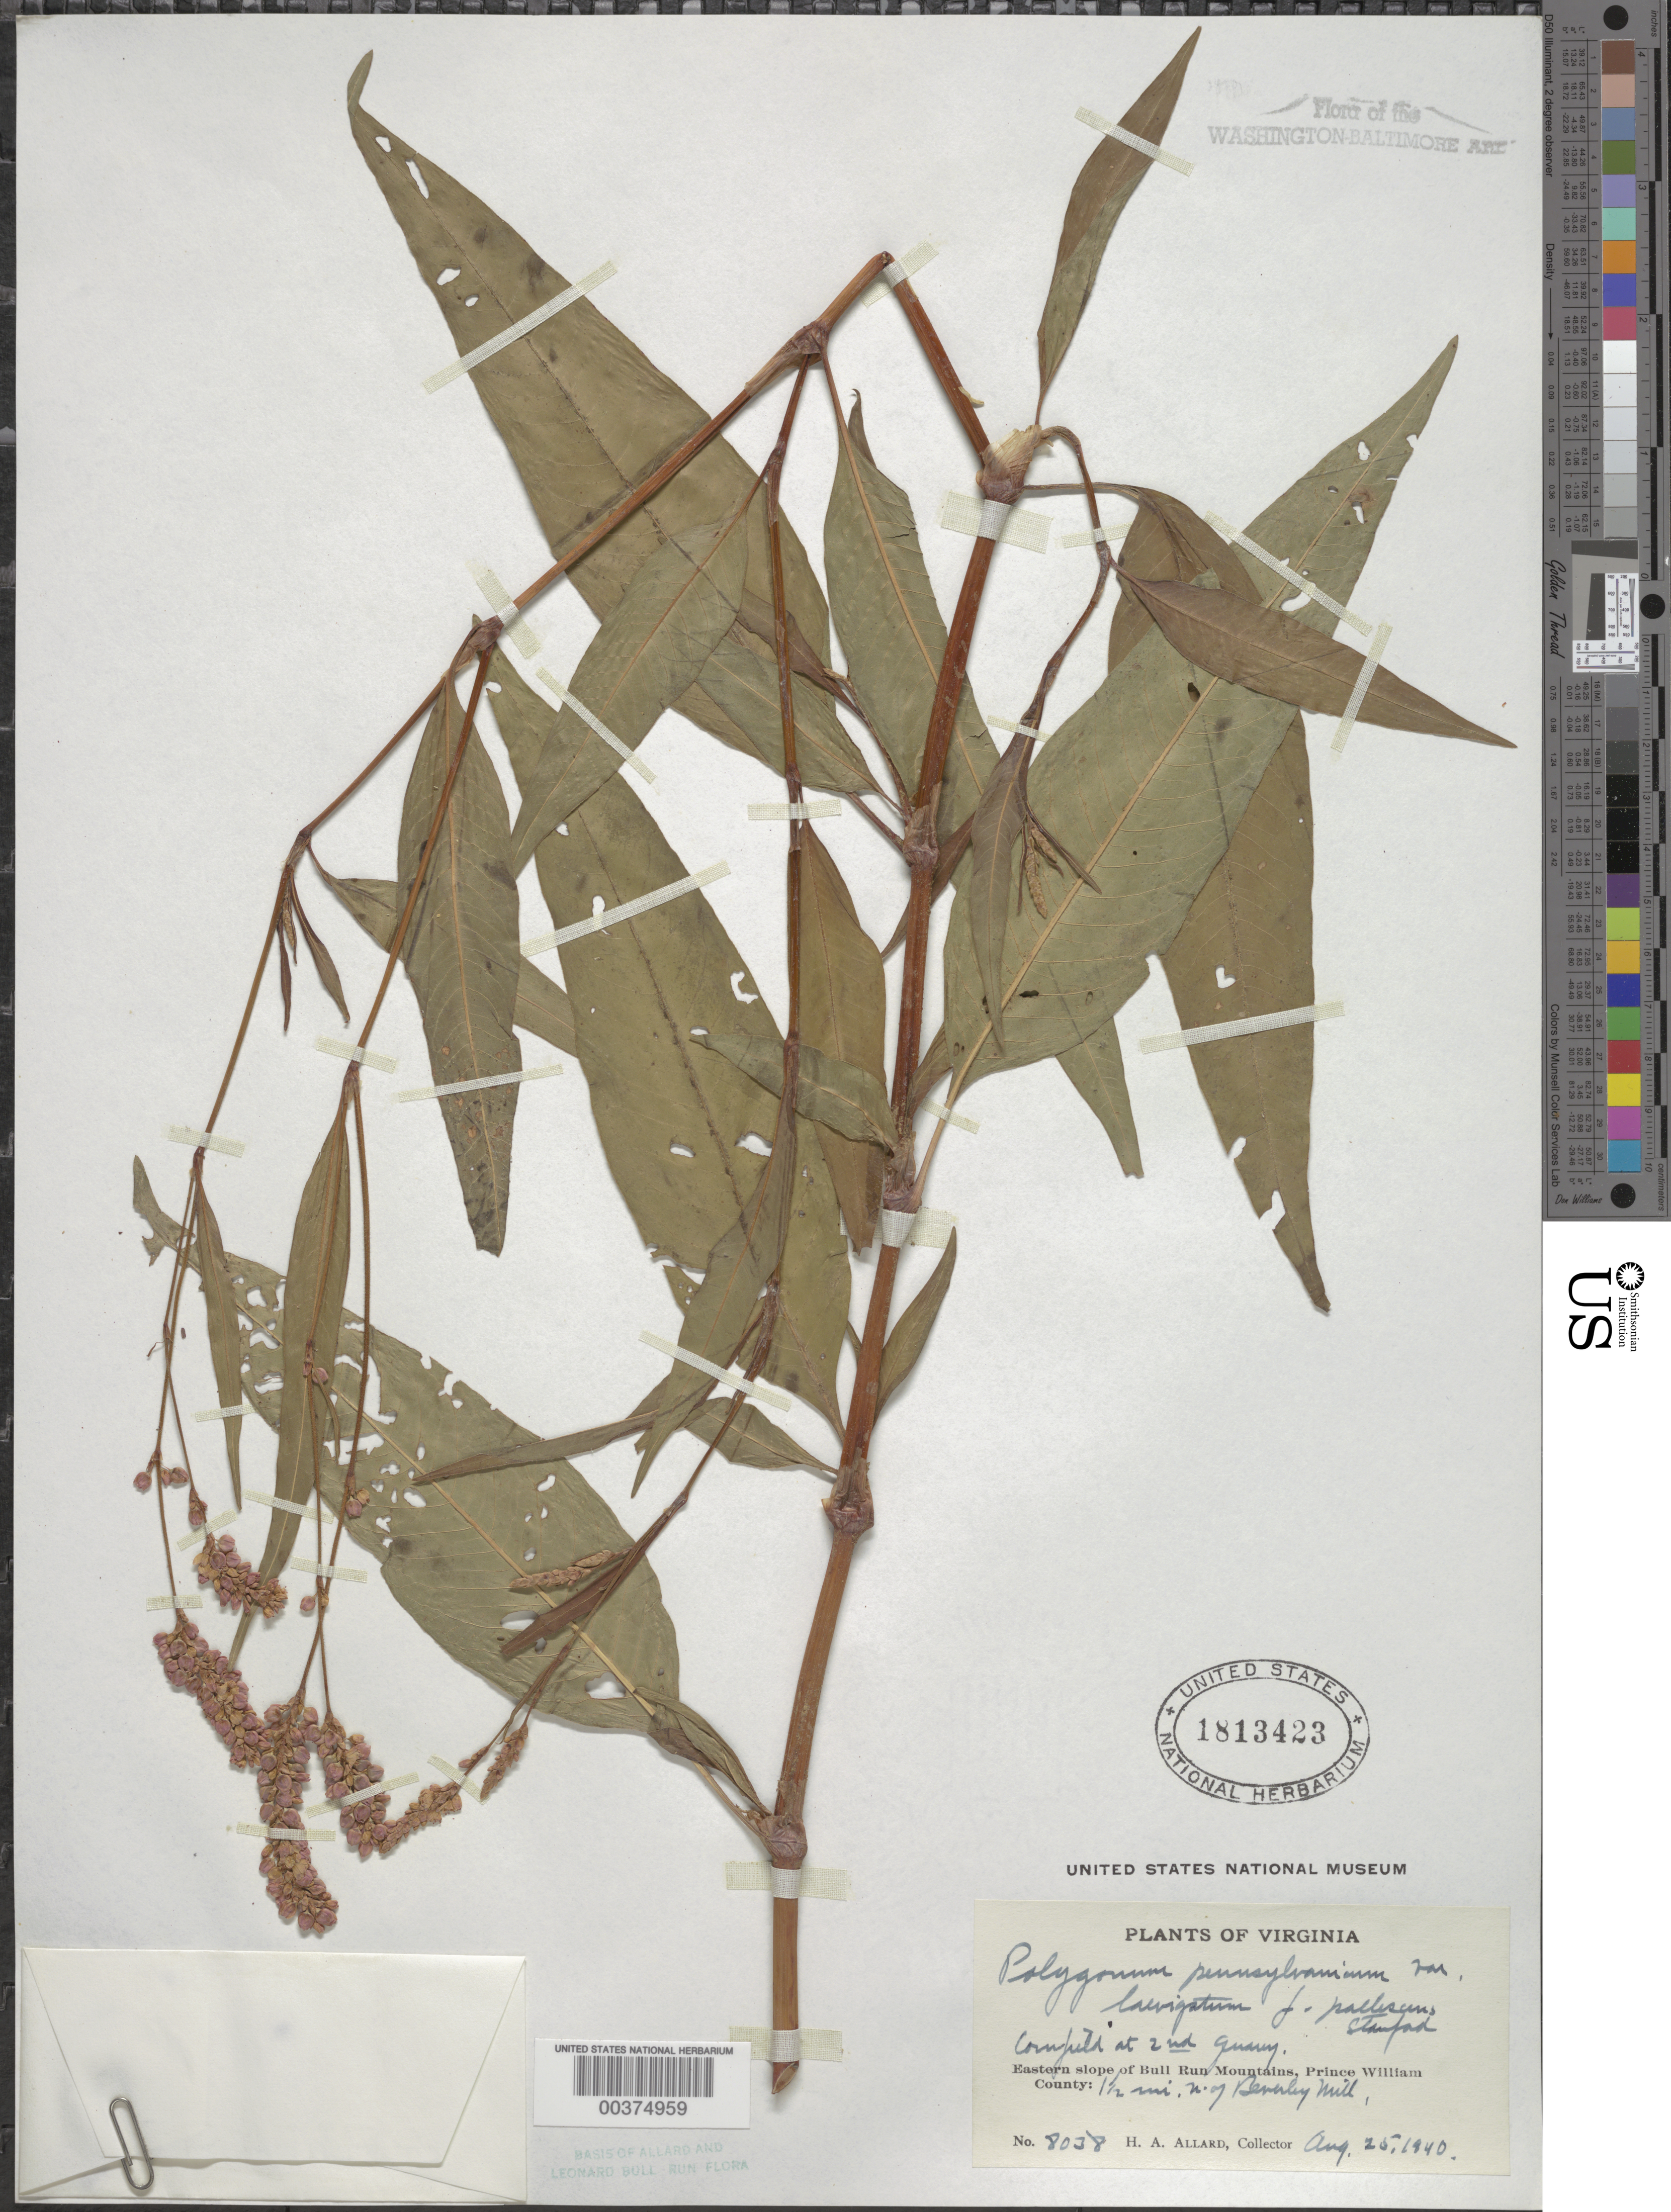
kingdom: Plantae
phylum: Tracheophyta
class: Magnoliopsida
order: Caryophyllales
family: Polygonaceae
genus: Persicaria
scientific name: Persicaria pensylvanica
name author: (L.) M. Gómez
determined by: Atha, D. E.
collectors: H. A. Allard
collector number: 8038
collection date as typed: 25 Aug 1940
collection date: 1940-08-25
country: United States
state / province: Virginia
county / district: Prince William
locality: North of Beverley Mill 2nd quarry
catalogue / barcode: US 1813423